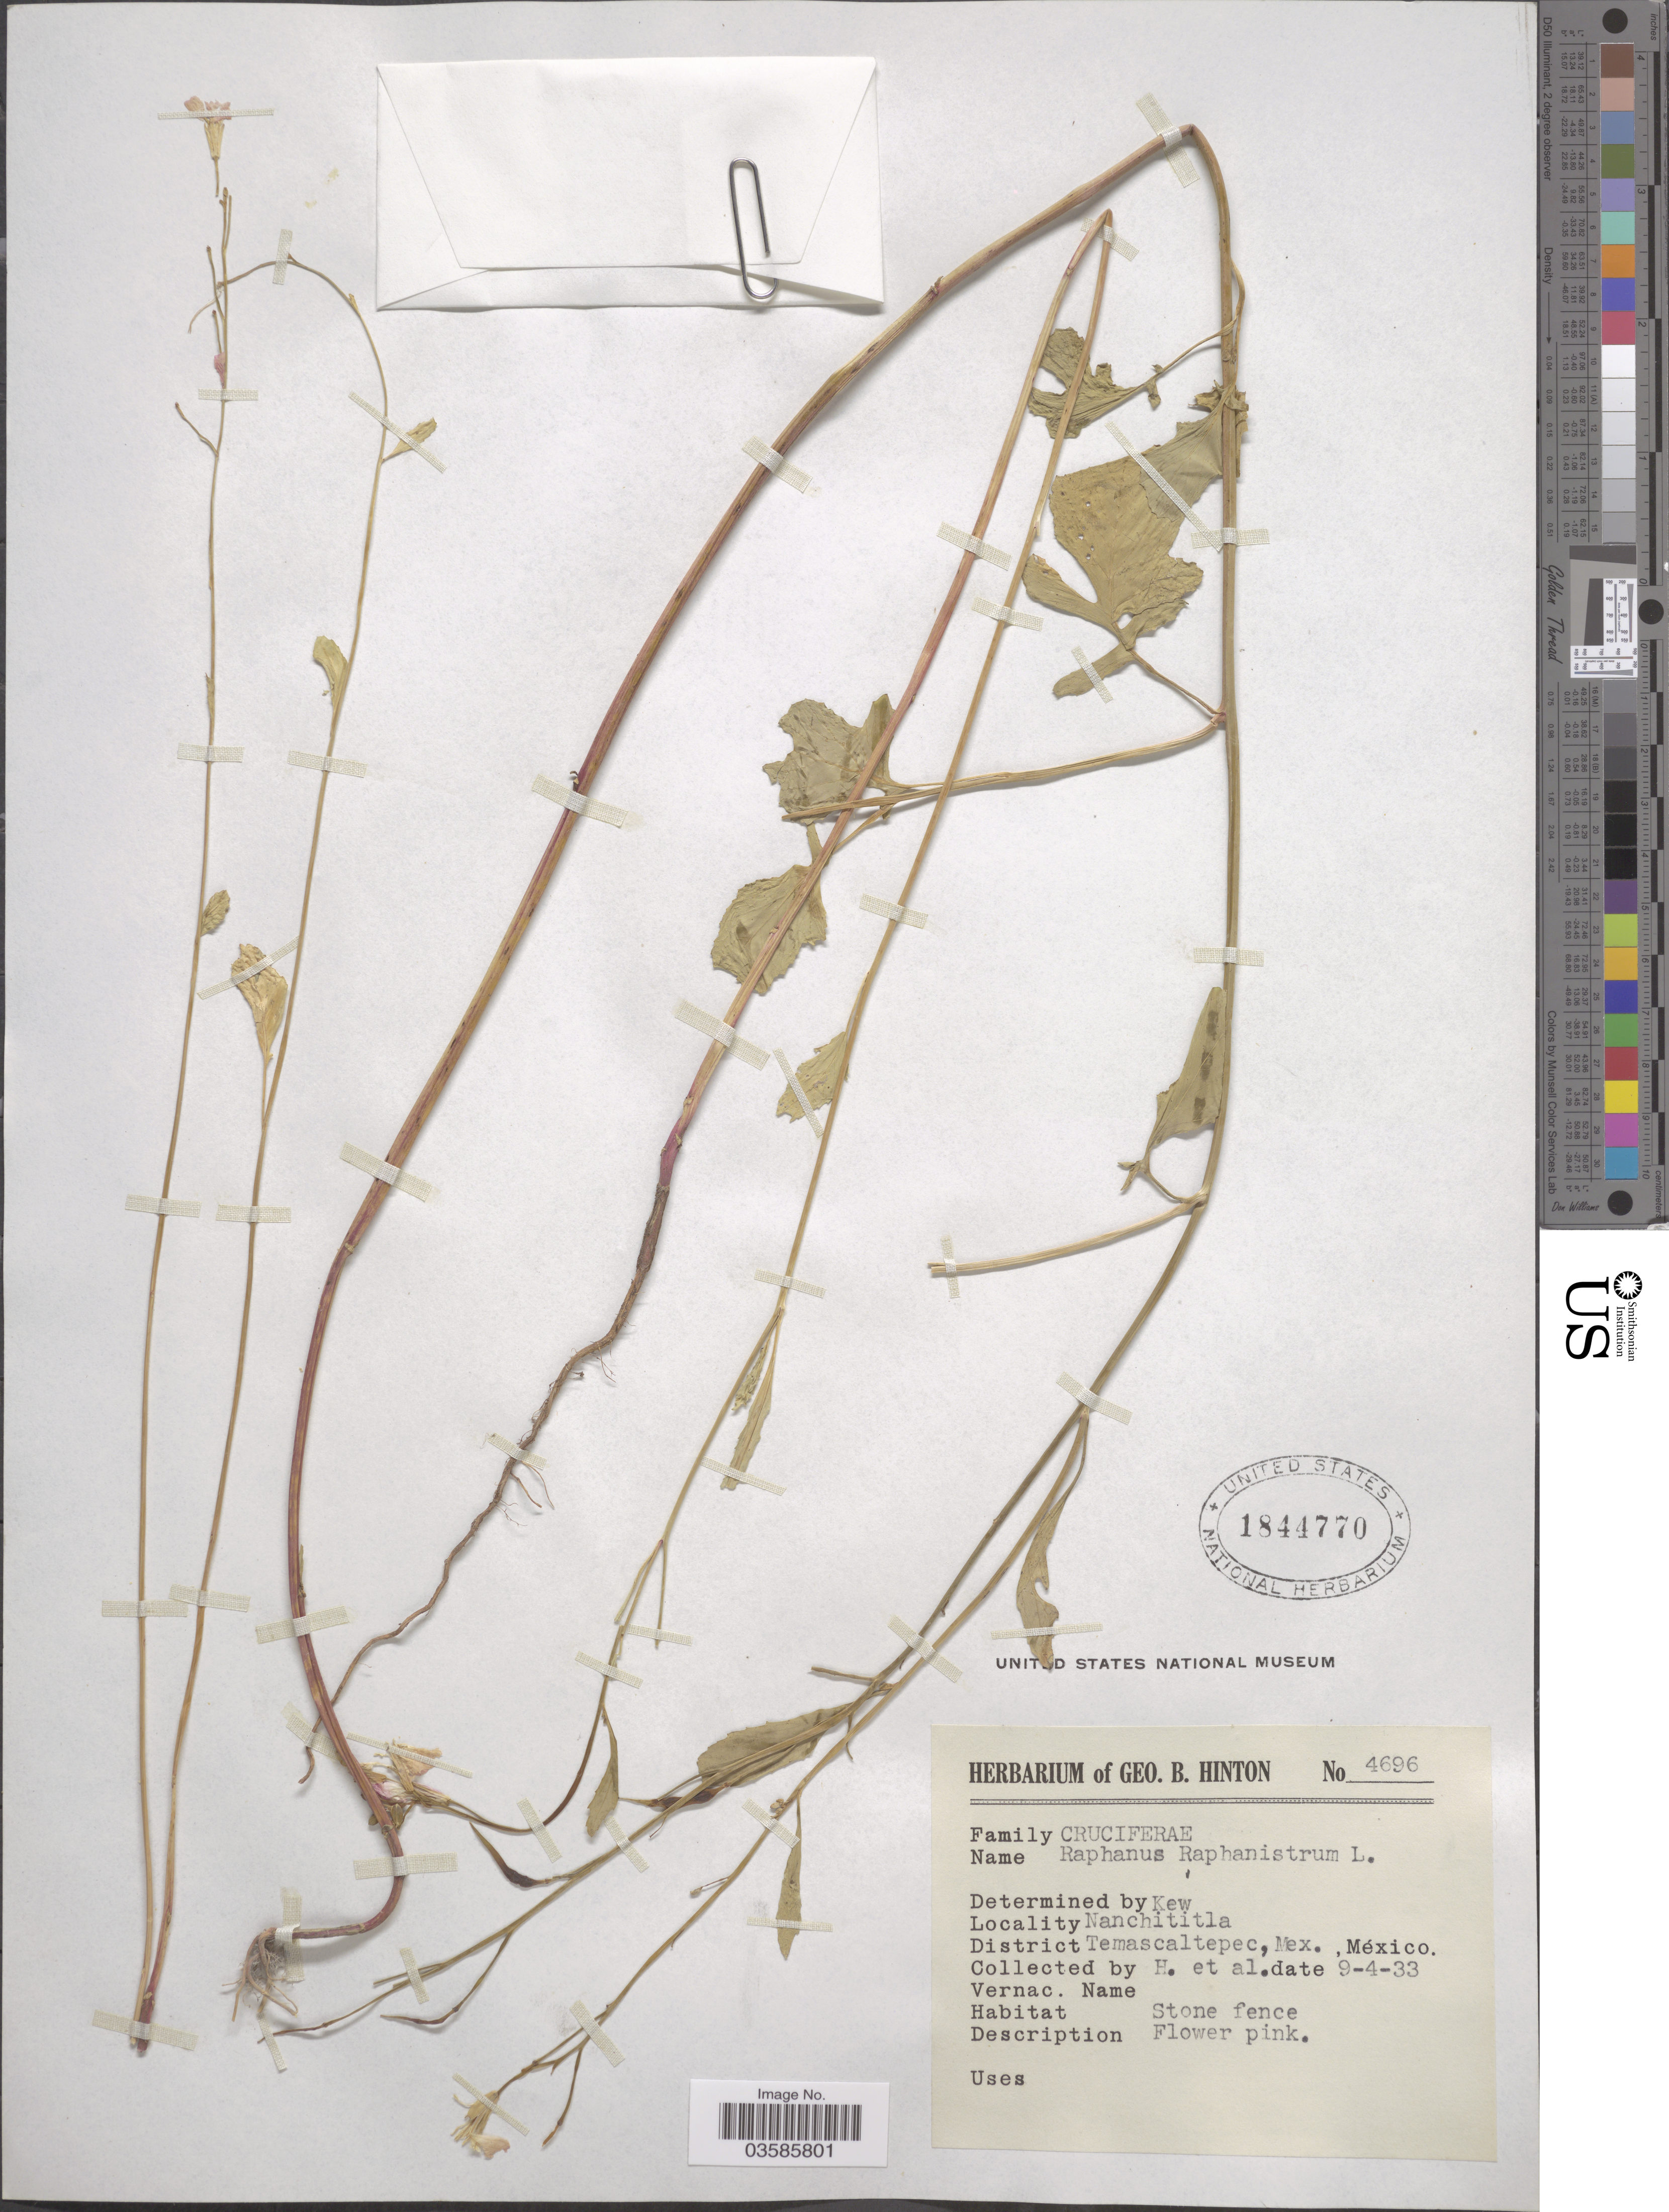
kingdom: Plantae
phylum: Tracheophyta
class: Magnoliopsida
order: Brassicales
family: Brassicaceae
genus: Raphanus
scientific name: Raphanus raphanistrum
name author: L.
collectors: G. B. Hinton & et al.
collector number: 4696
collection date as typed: Transcribed d/m/y: 9/4/33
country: Mexico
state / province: México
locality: Nanchititla. District Temascaltepec.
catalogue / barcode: US 1844770